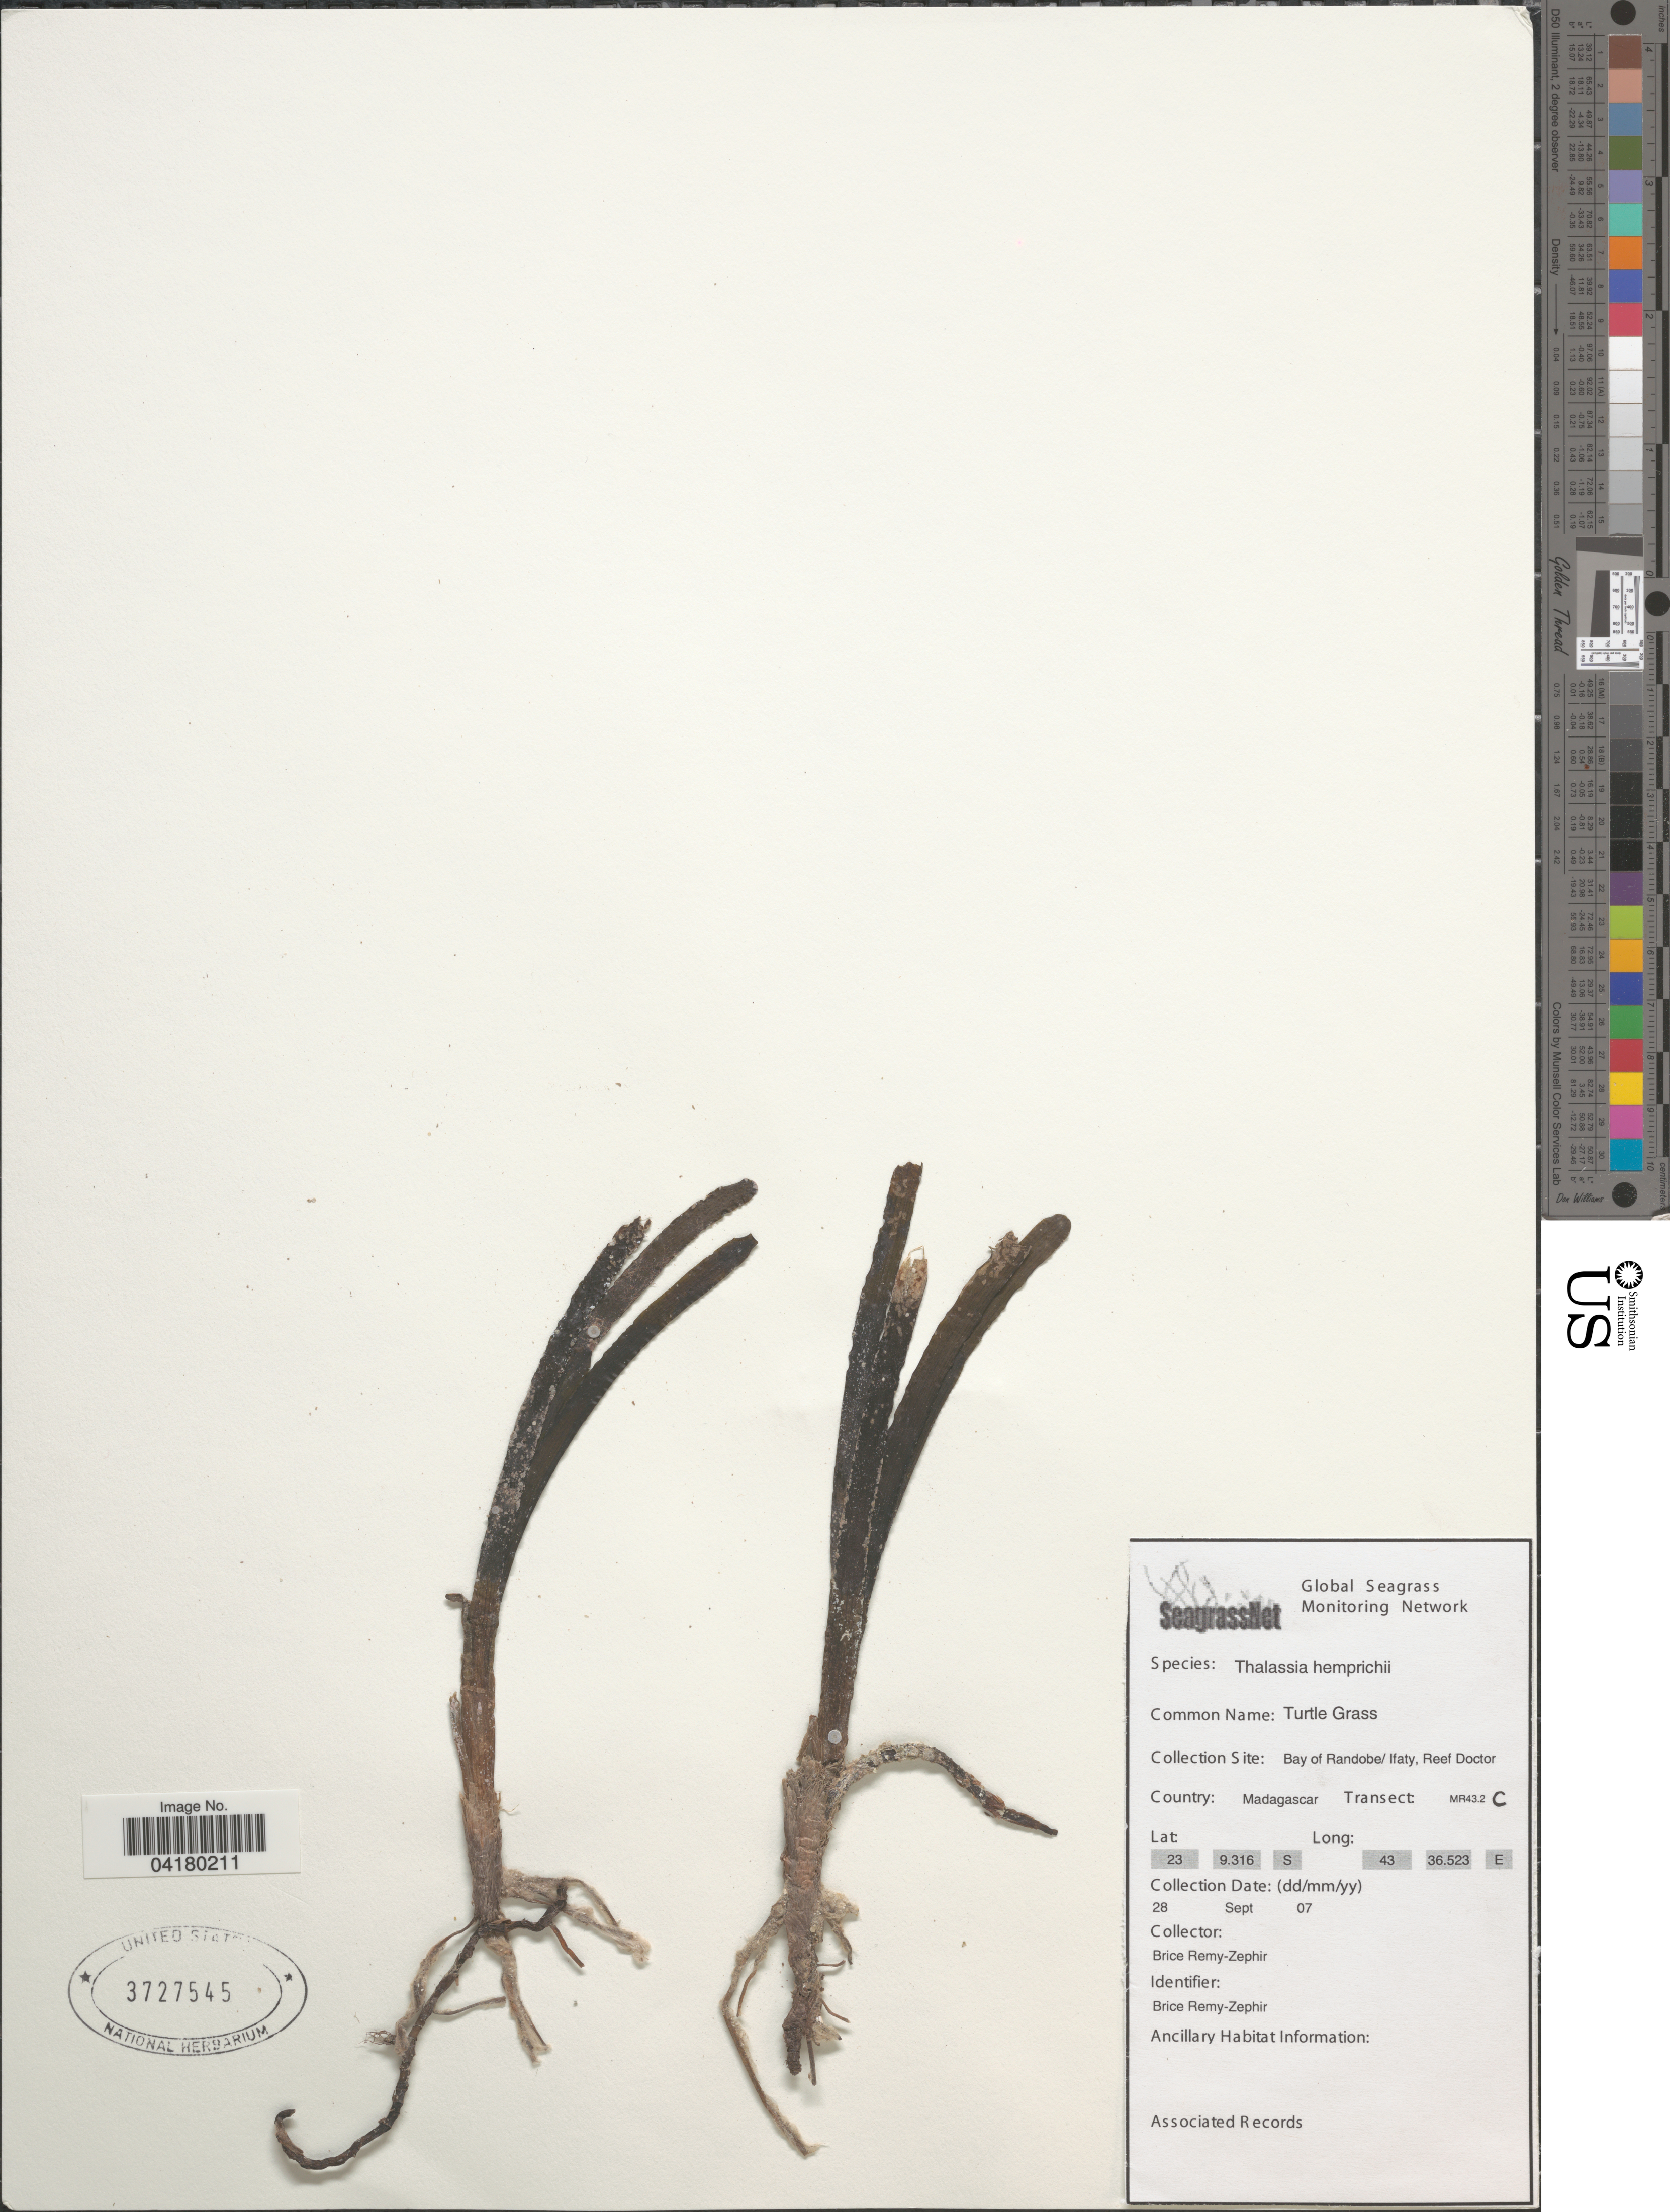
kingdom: Plantae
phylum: Tracheophyta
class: Liliopsida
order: Alismatales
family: Hydrocharitaceae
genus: Thalassia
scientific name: Thalassia hemprichii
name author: Asch.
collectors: B. Remy-Zephir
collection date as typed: Transcribed d/m/y: 28/9/7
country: Madagascar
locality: Bay of Randobe/ Ifaty, Reef Doctor. Transect: MR43.2 C.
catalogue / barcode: US 3727545